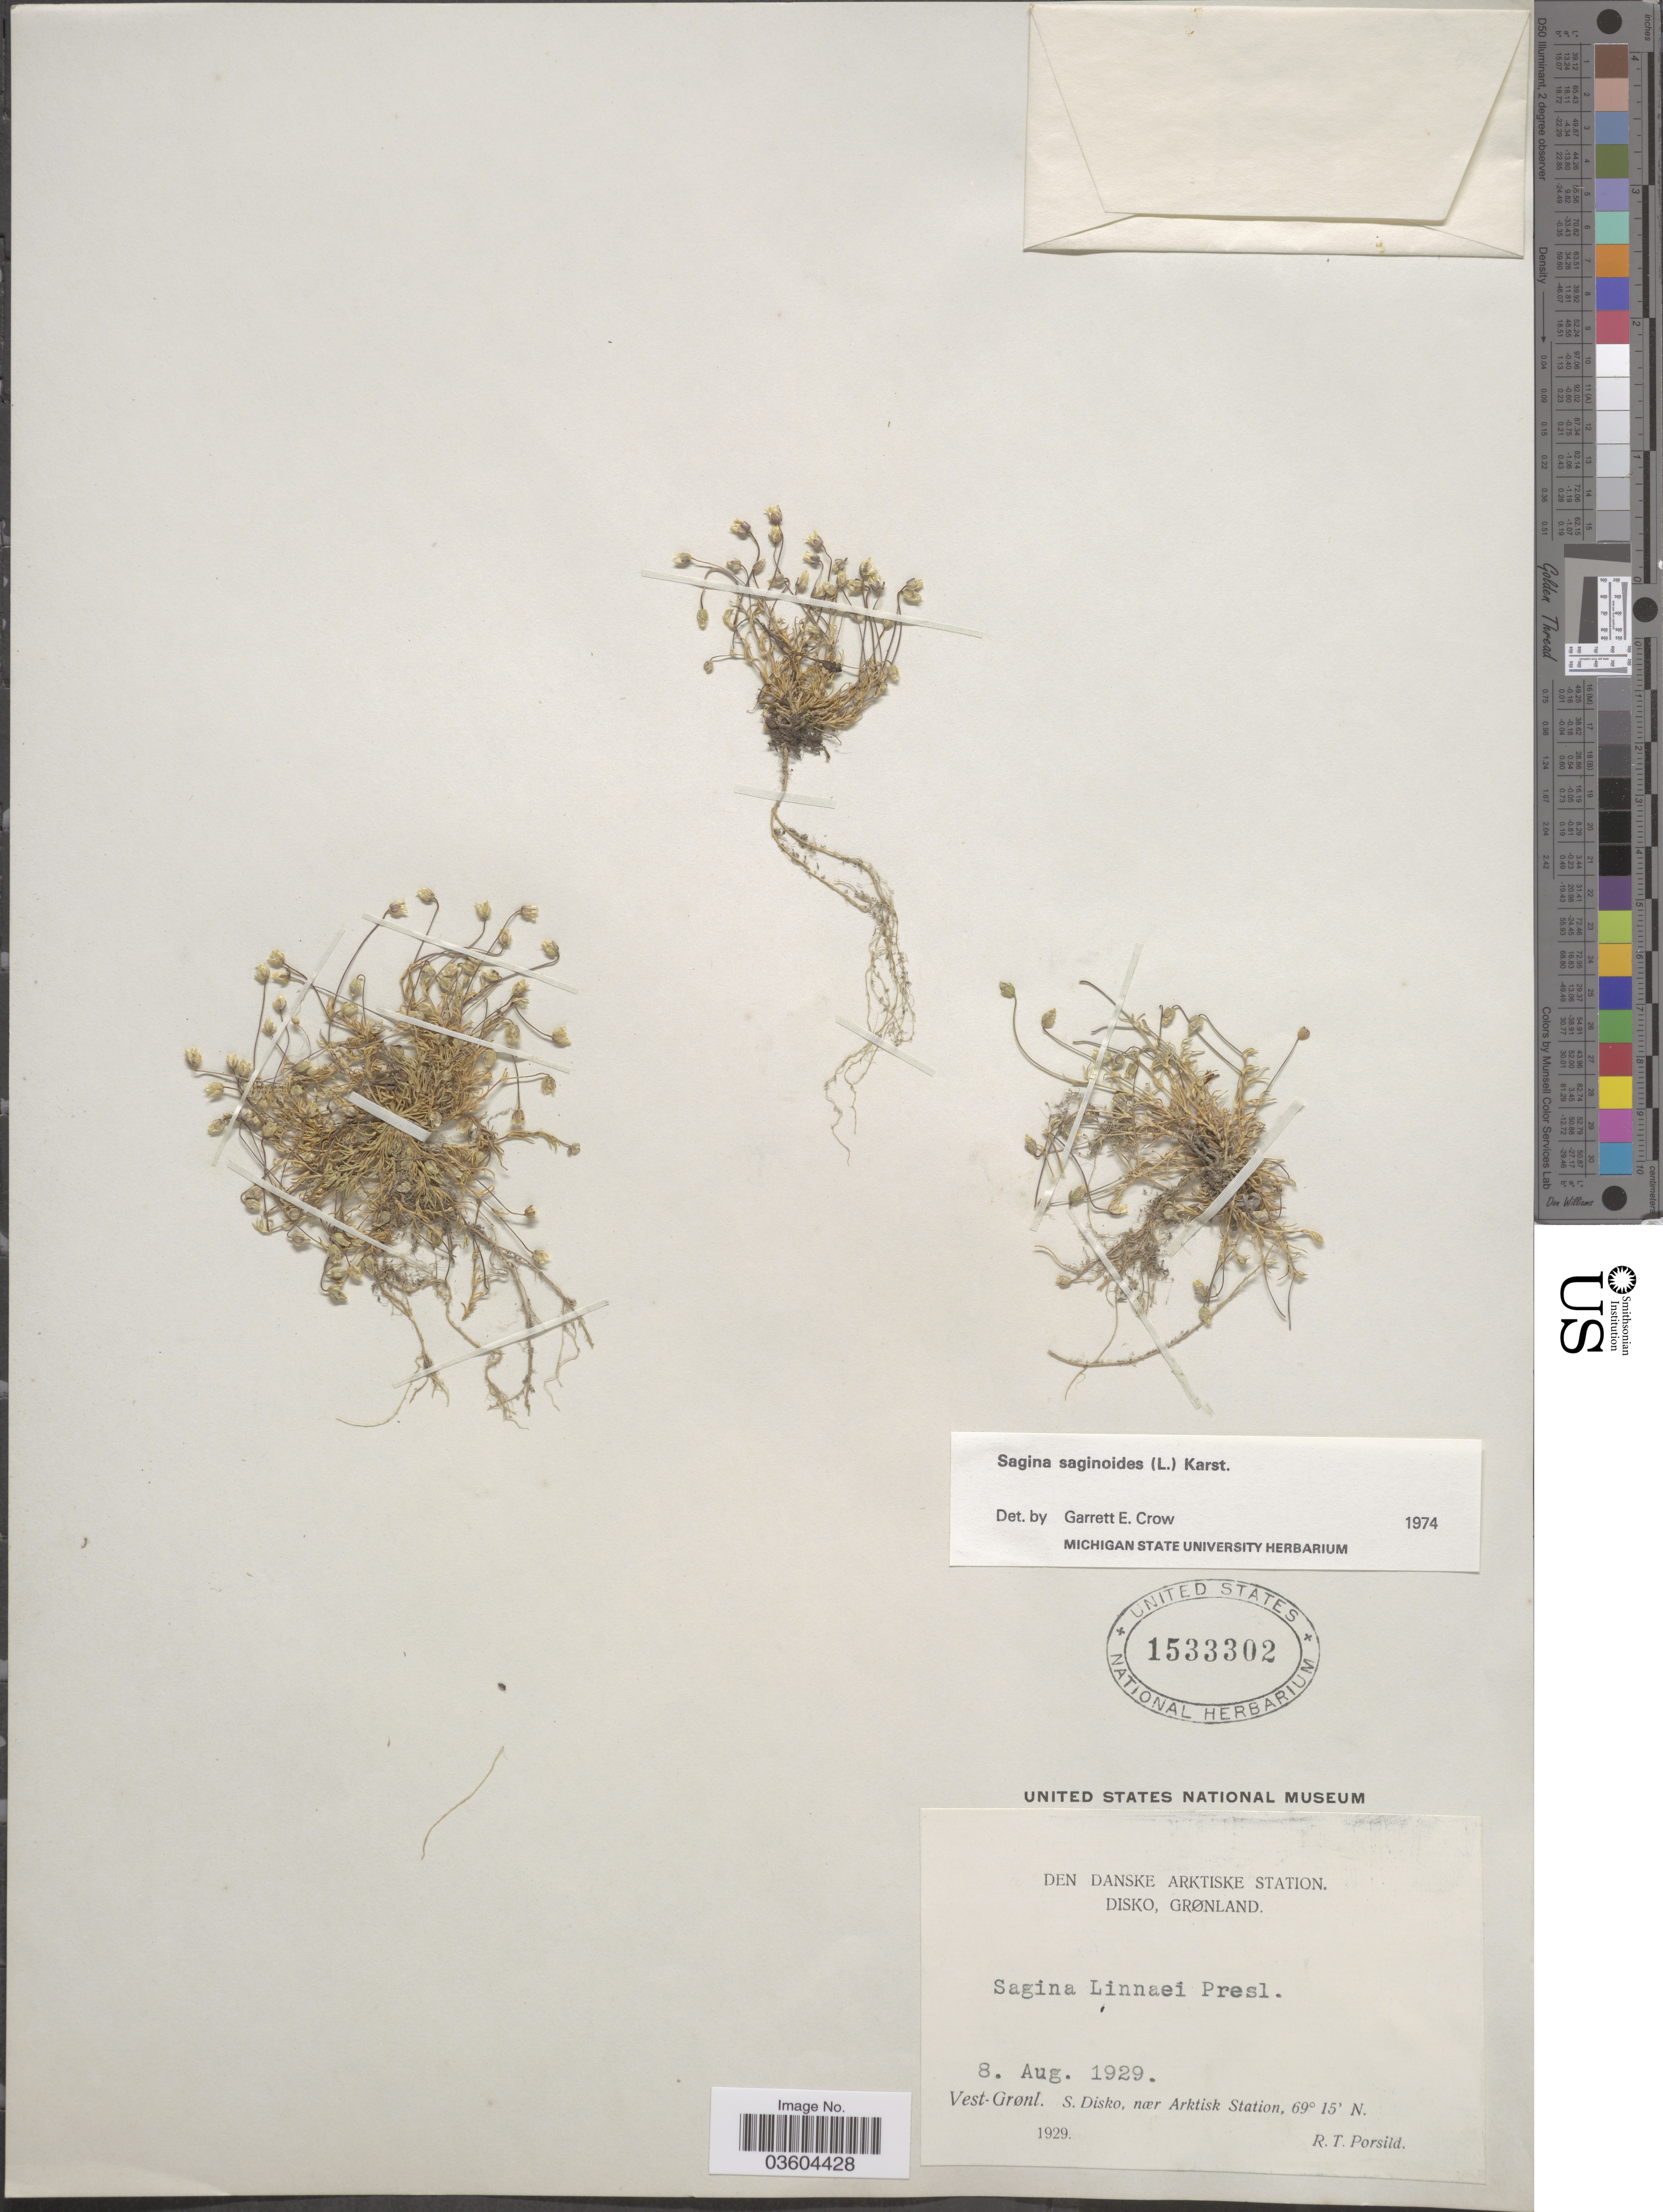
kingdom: Plantae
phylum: Tracheophyta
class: Magnoliopsida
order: Caryophyllales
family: Caryophyllaceae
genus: Sagina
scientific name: Sagina saginoides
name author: (L.) H. Karst.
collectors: R. T. Porsild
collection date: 1929-08-08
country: Greenland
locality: Den Danske Arktiske Station. Disko, Grønland. Vest-Grønl. S.Disko, nær Arktisk Station.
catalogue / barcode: US 1533302